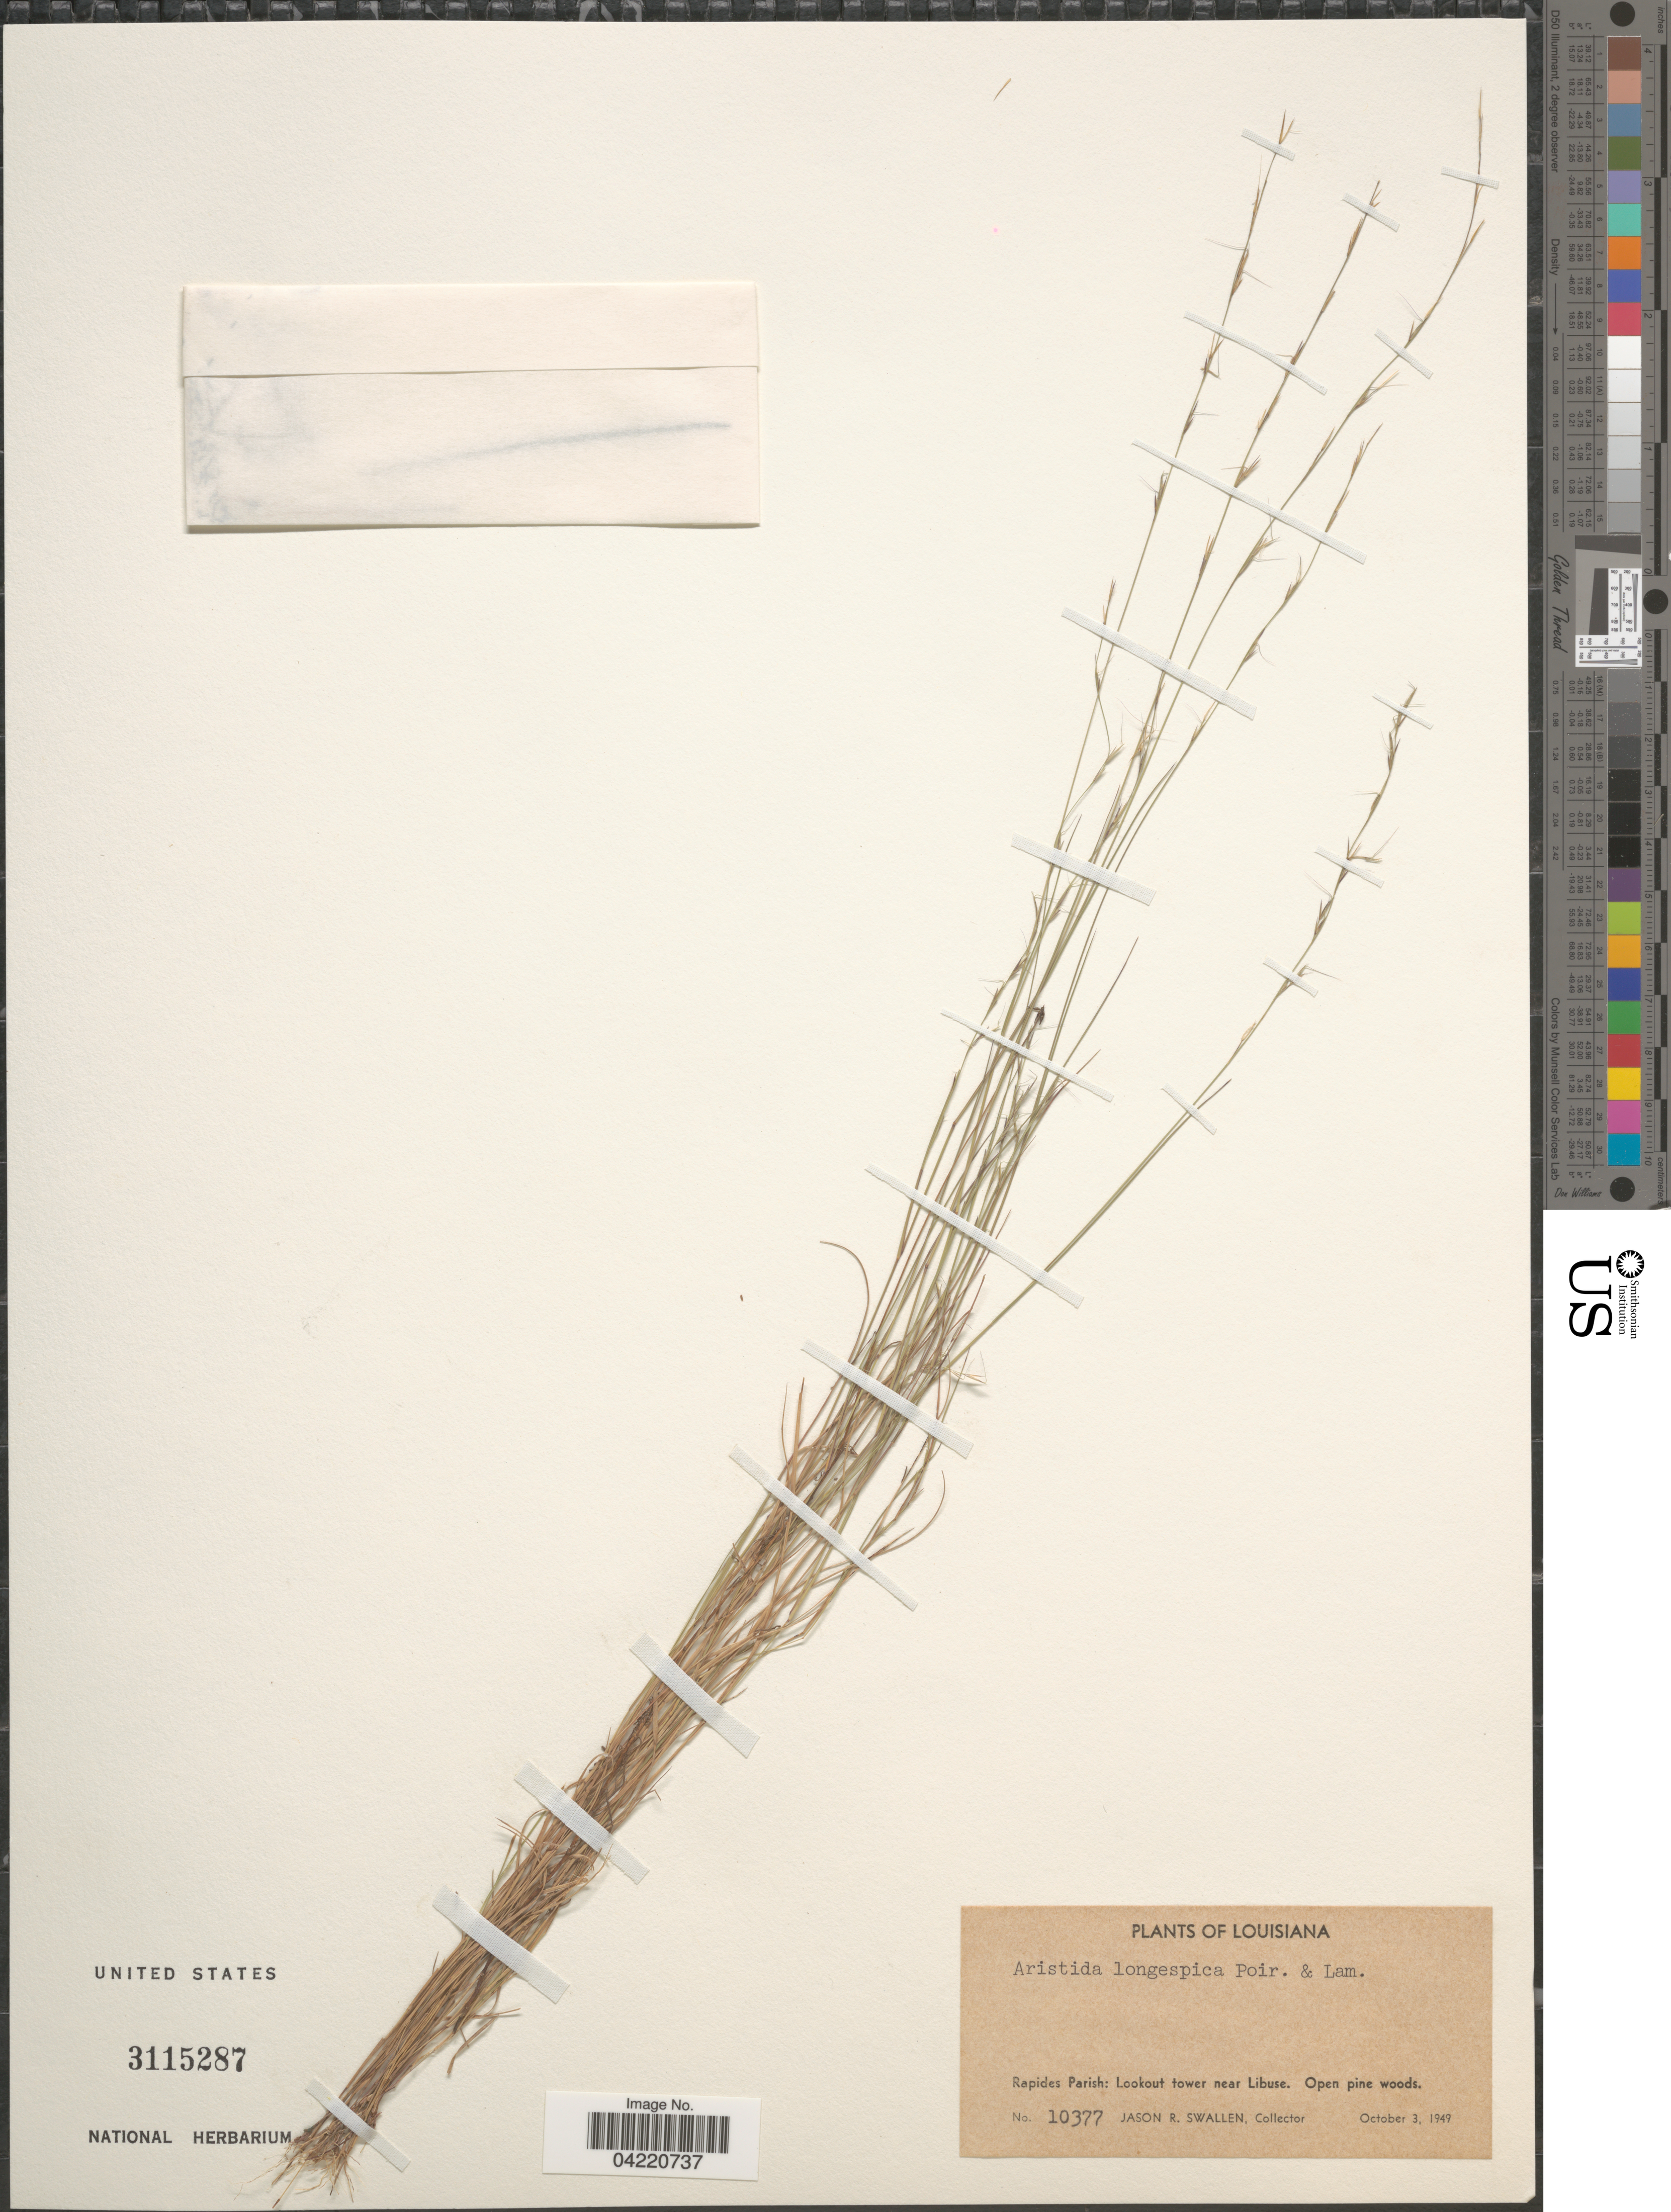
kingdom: Plantae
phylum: Tracheophyta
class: Liliopsida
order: Poales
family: Poaceae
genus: Aristida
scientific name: Aristida longespica var. longespica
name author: Poir.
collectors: J. R. Swallen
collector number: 10377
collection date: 1949-10-03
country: United States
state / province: Louisiana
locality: Rapides Parish: Lookout tower near Libuse. Open pine woods.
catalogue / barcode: US 3115287